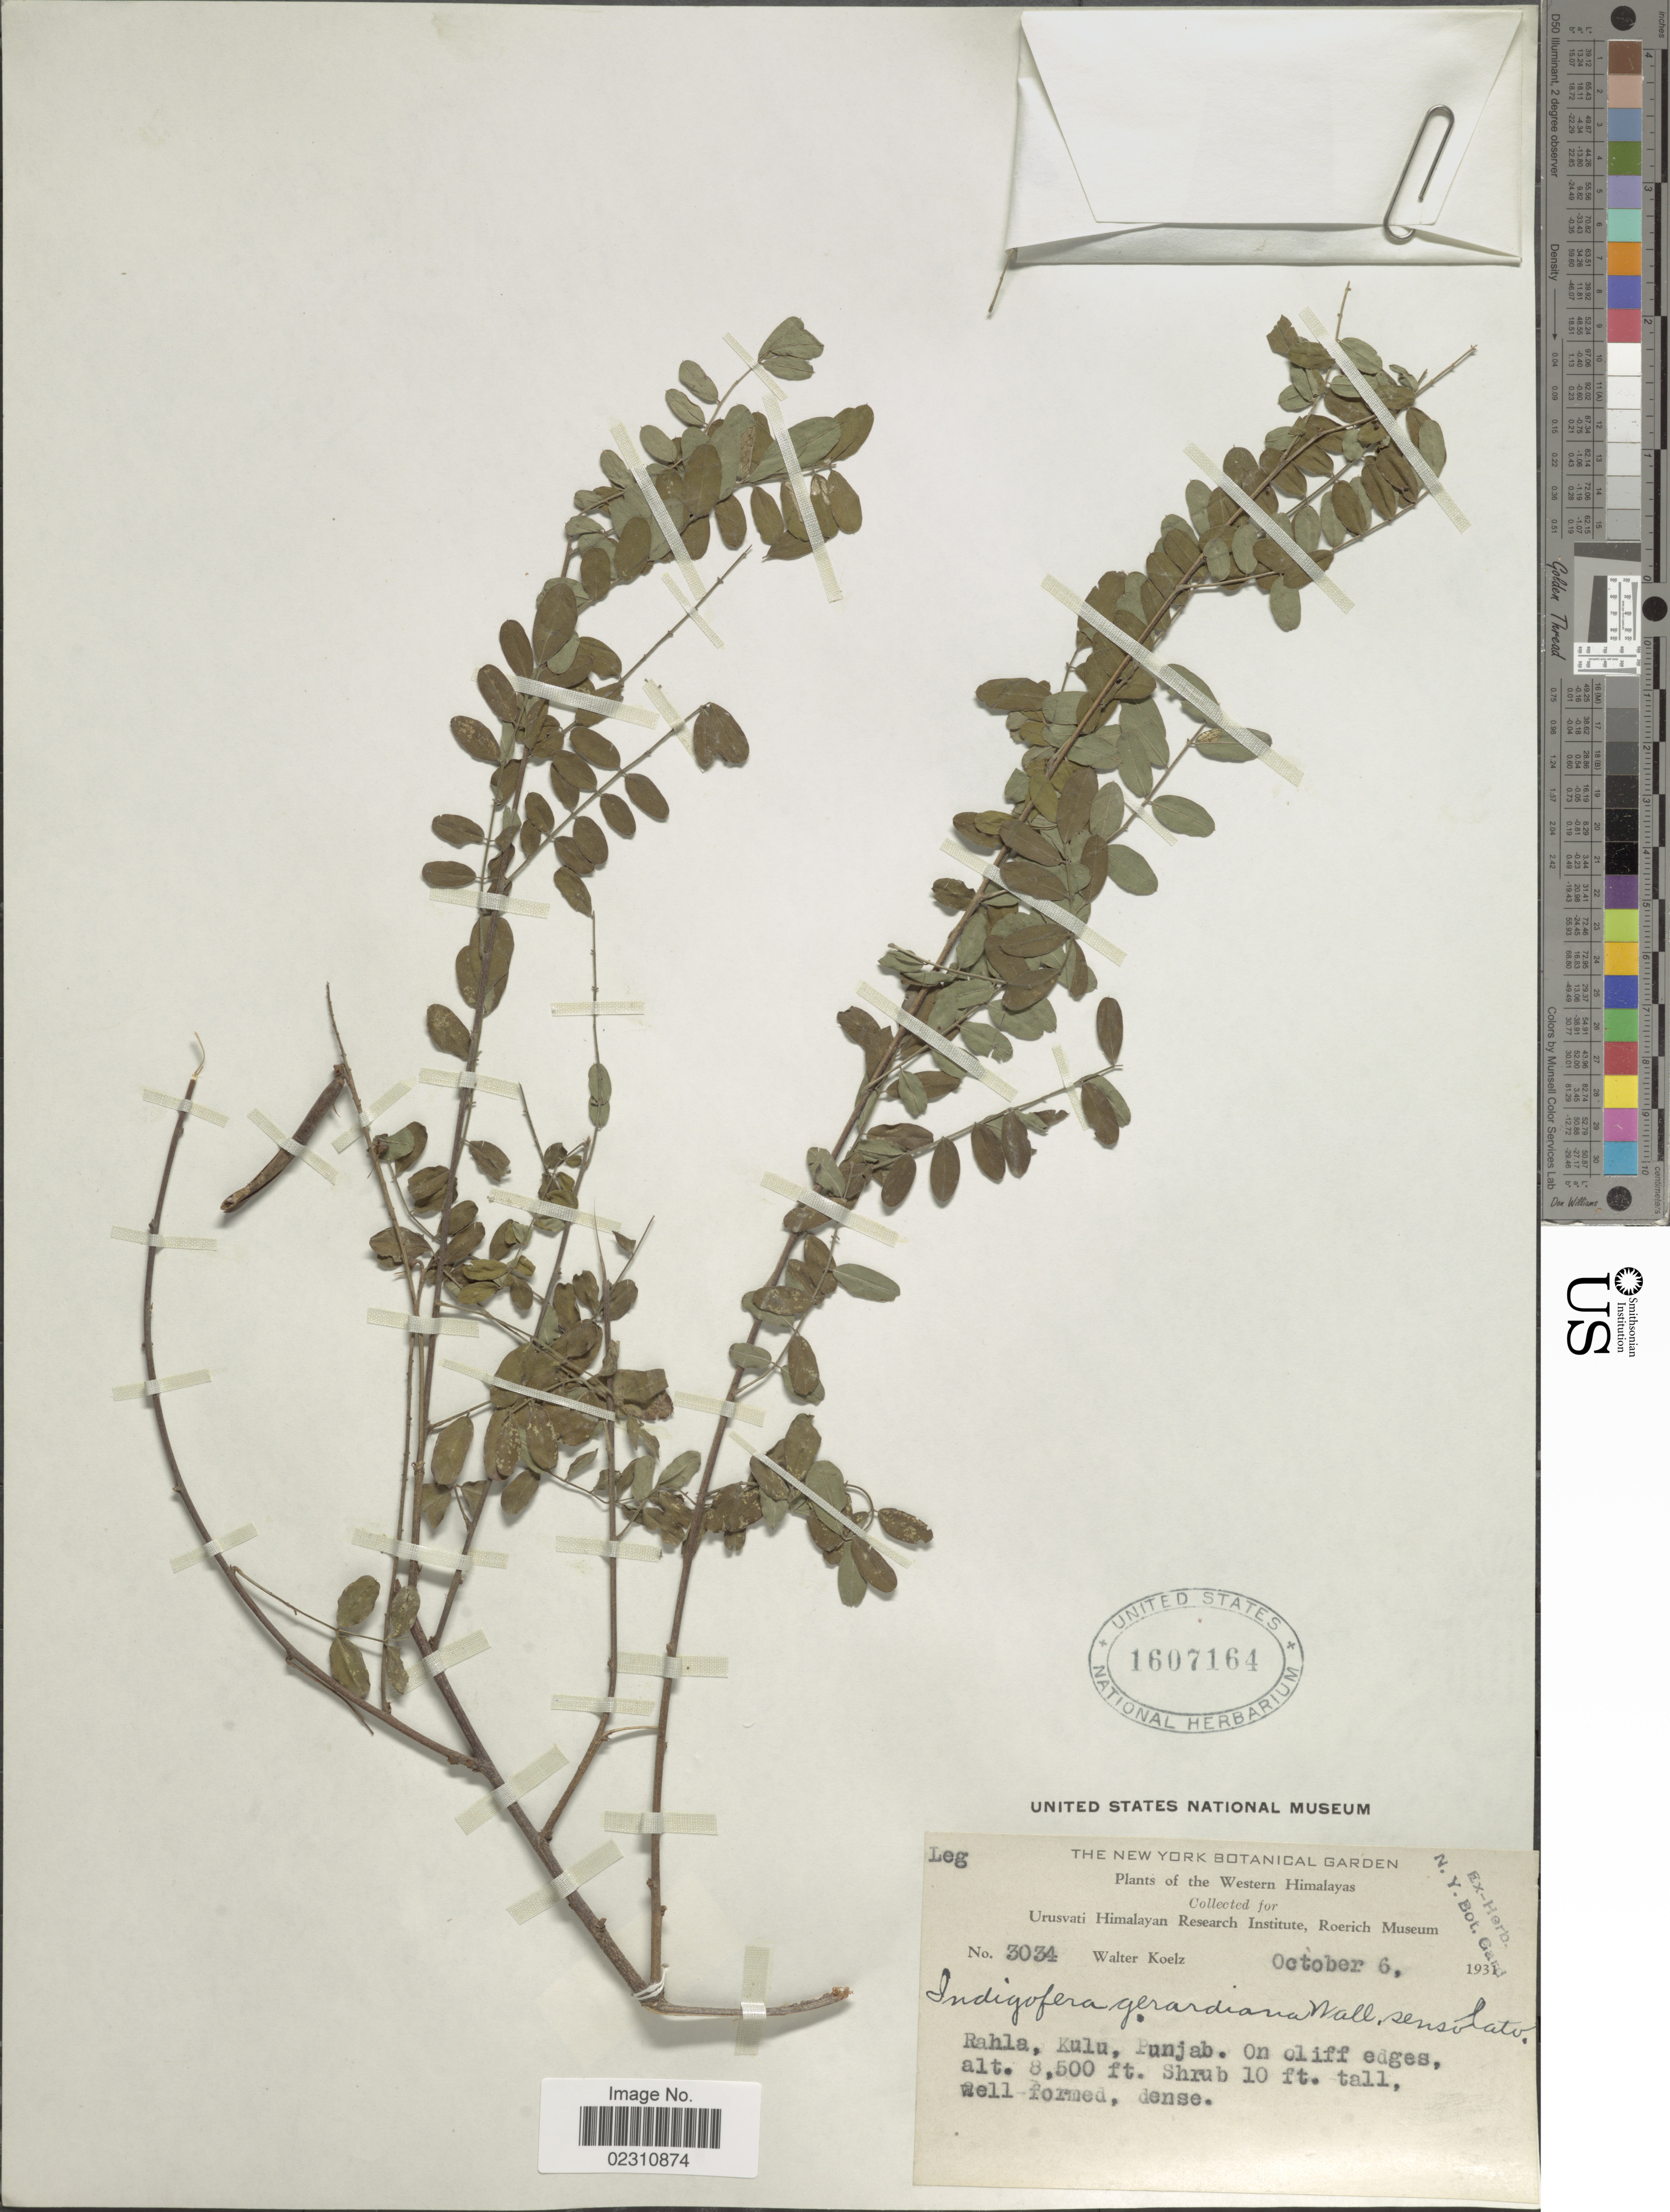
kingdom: Plantae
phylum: Tracheophyta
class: Magnoliopsida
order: Fabales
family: Fabaceae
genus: Indigofera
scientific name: Indigofera gerardiana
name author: Wall.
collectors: W. N. Koelz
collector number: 3034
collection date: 1931-10-06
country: India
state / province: Punjab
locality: Western Himalayas, Rahla, Kulu, Punjab.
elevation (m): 2591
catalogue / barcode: US 1607164